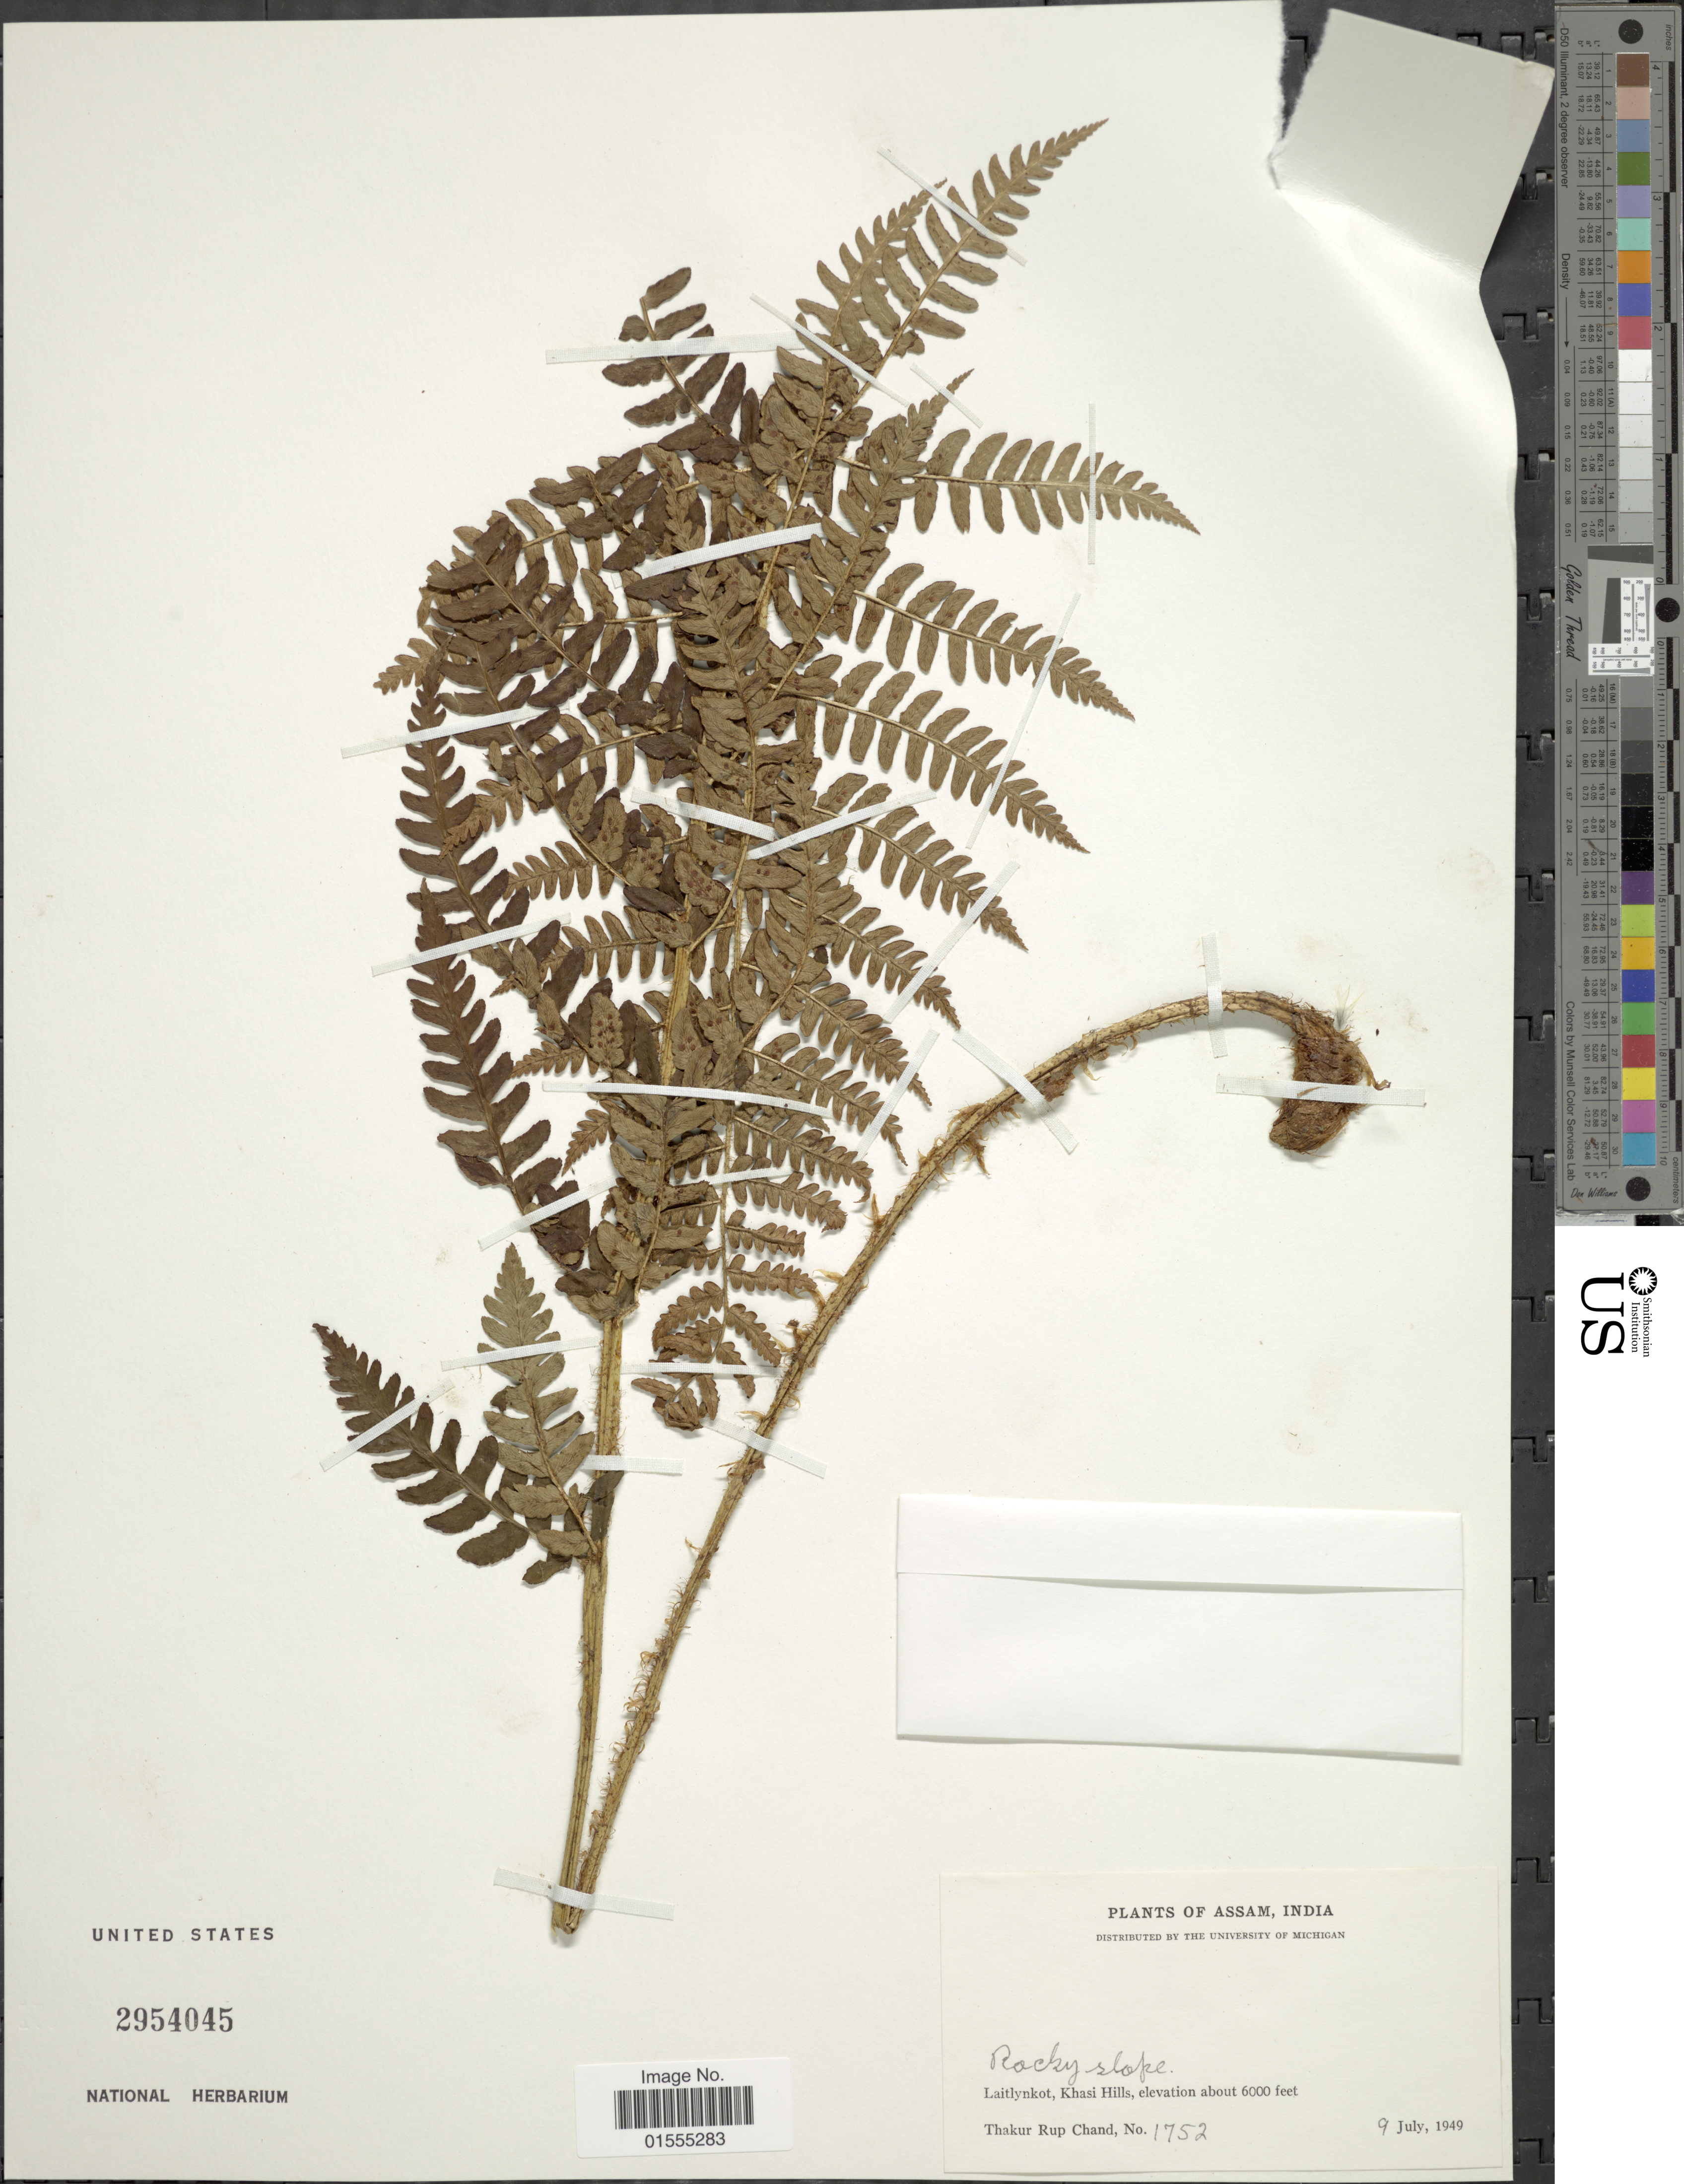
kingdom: Plantae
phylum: Tracheophyta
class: Polypodiopsida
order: Polypodiales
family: Dryopteridaceae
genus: Dryopteris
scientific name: Dryopteris sp.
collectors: T. R. Chand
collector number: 1752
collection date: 1949-07-09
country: India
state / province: Meghalaya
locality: Laitlynkot, Khasi Hills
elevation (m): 1829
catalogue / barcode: US 2954045